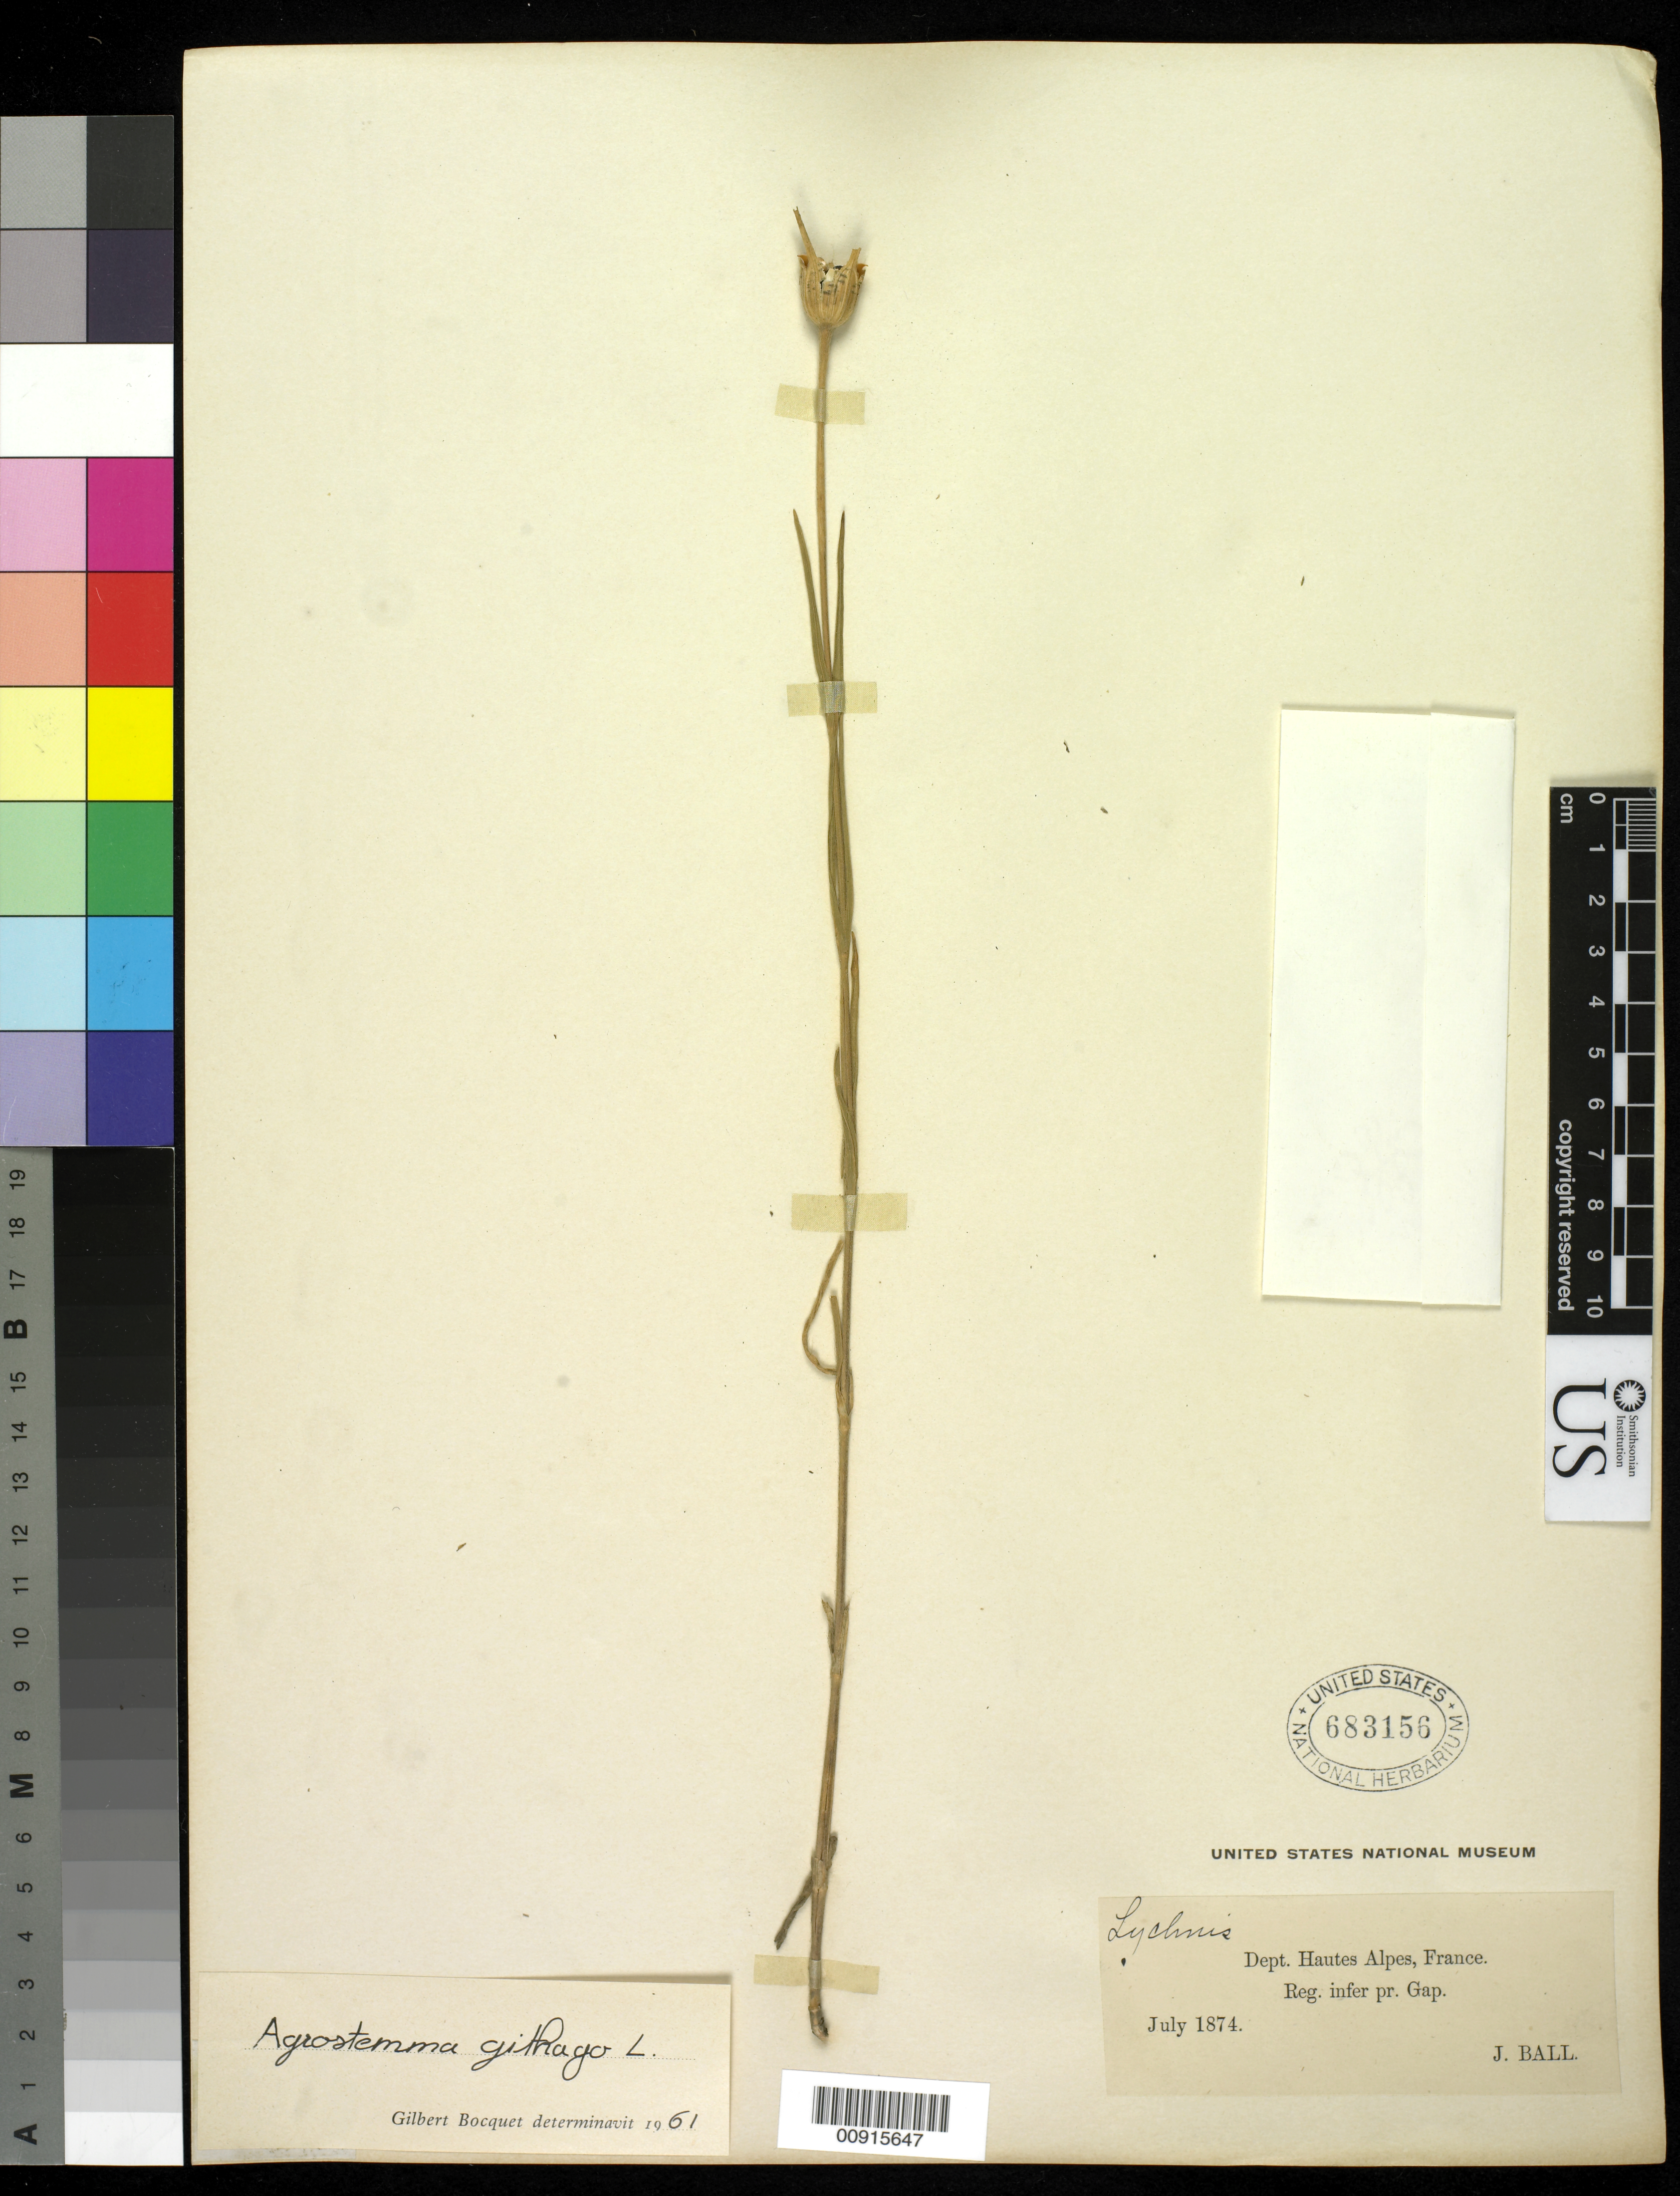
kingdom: Plantae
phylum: Tracheophyta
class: Magnoliopsida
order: Caryophyllales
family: Caryophyllaceae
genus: Agrostemma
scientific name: Agrostemma githago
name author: L.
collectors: J. Ball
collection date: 1874-07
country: France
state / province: Provence-Alpes-Côte d'Azur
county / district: Hautes-Alpes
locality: nr Gap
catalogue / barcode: US 683156